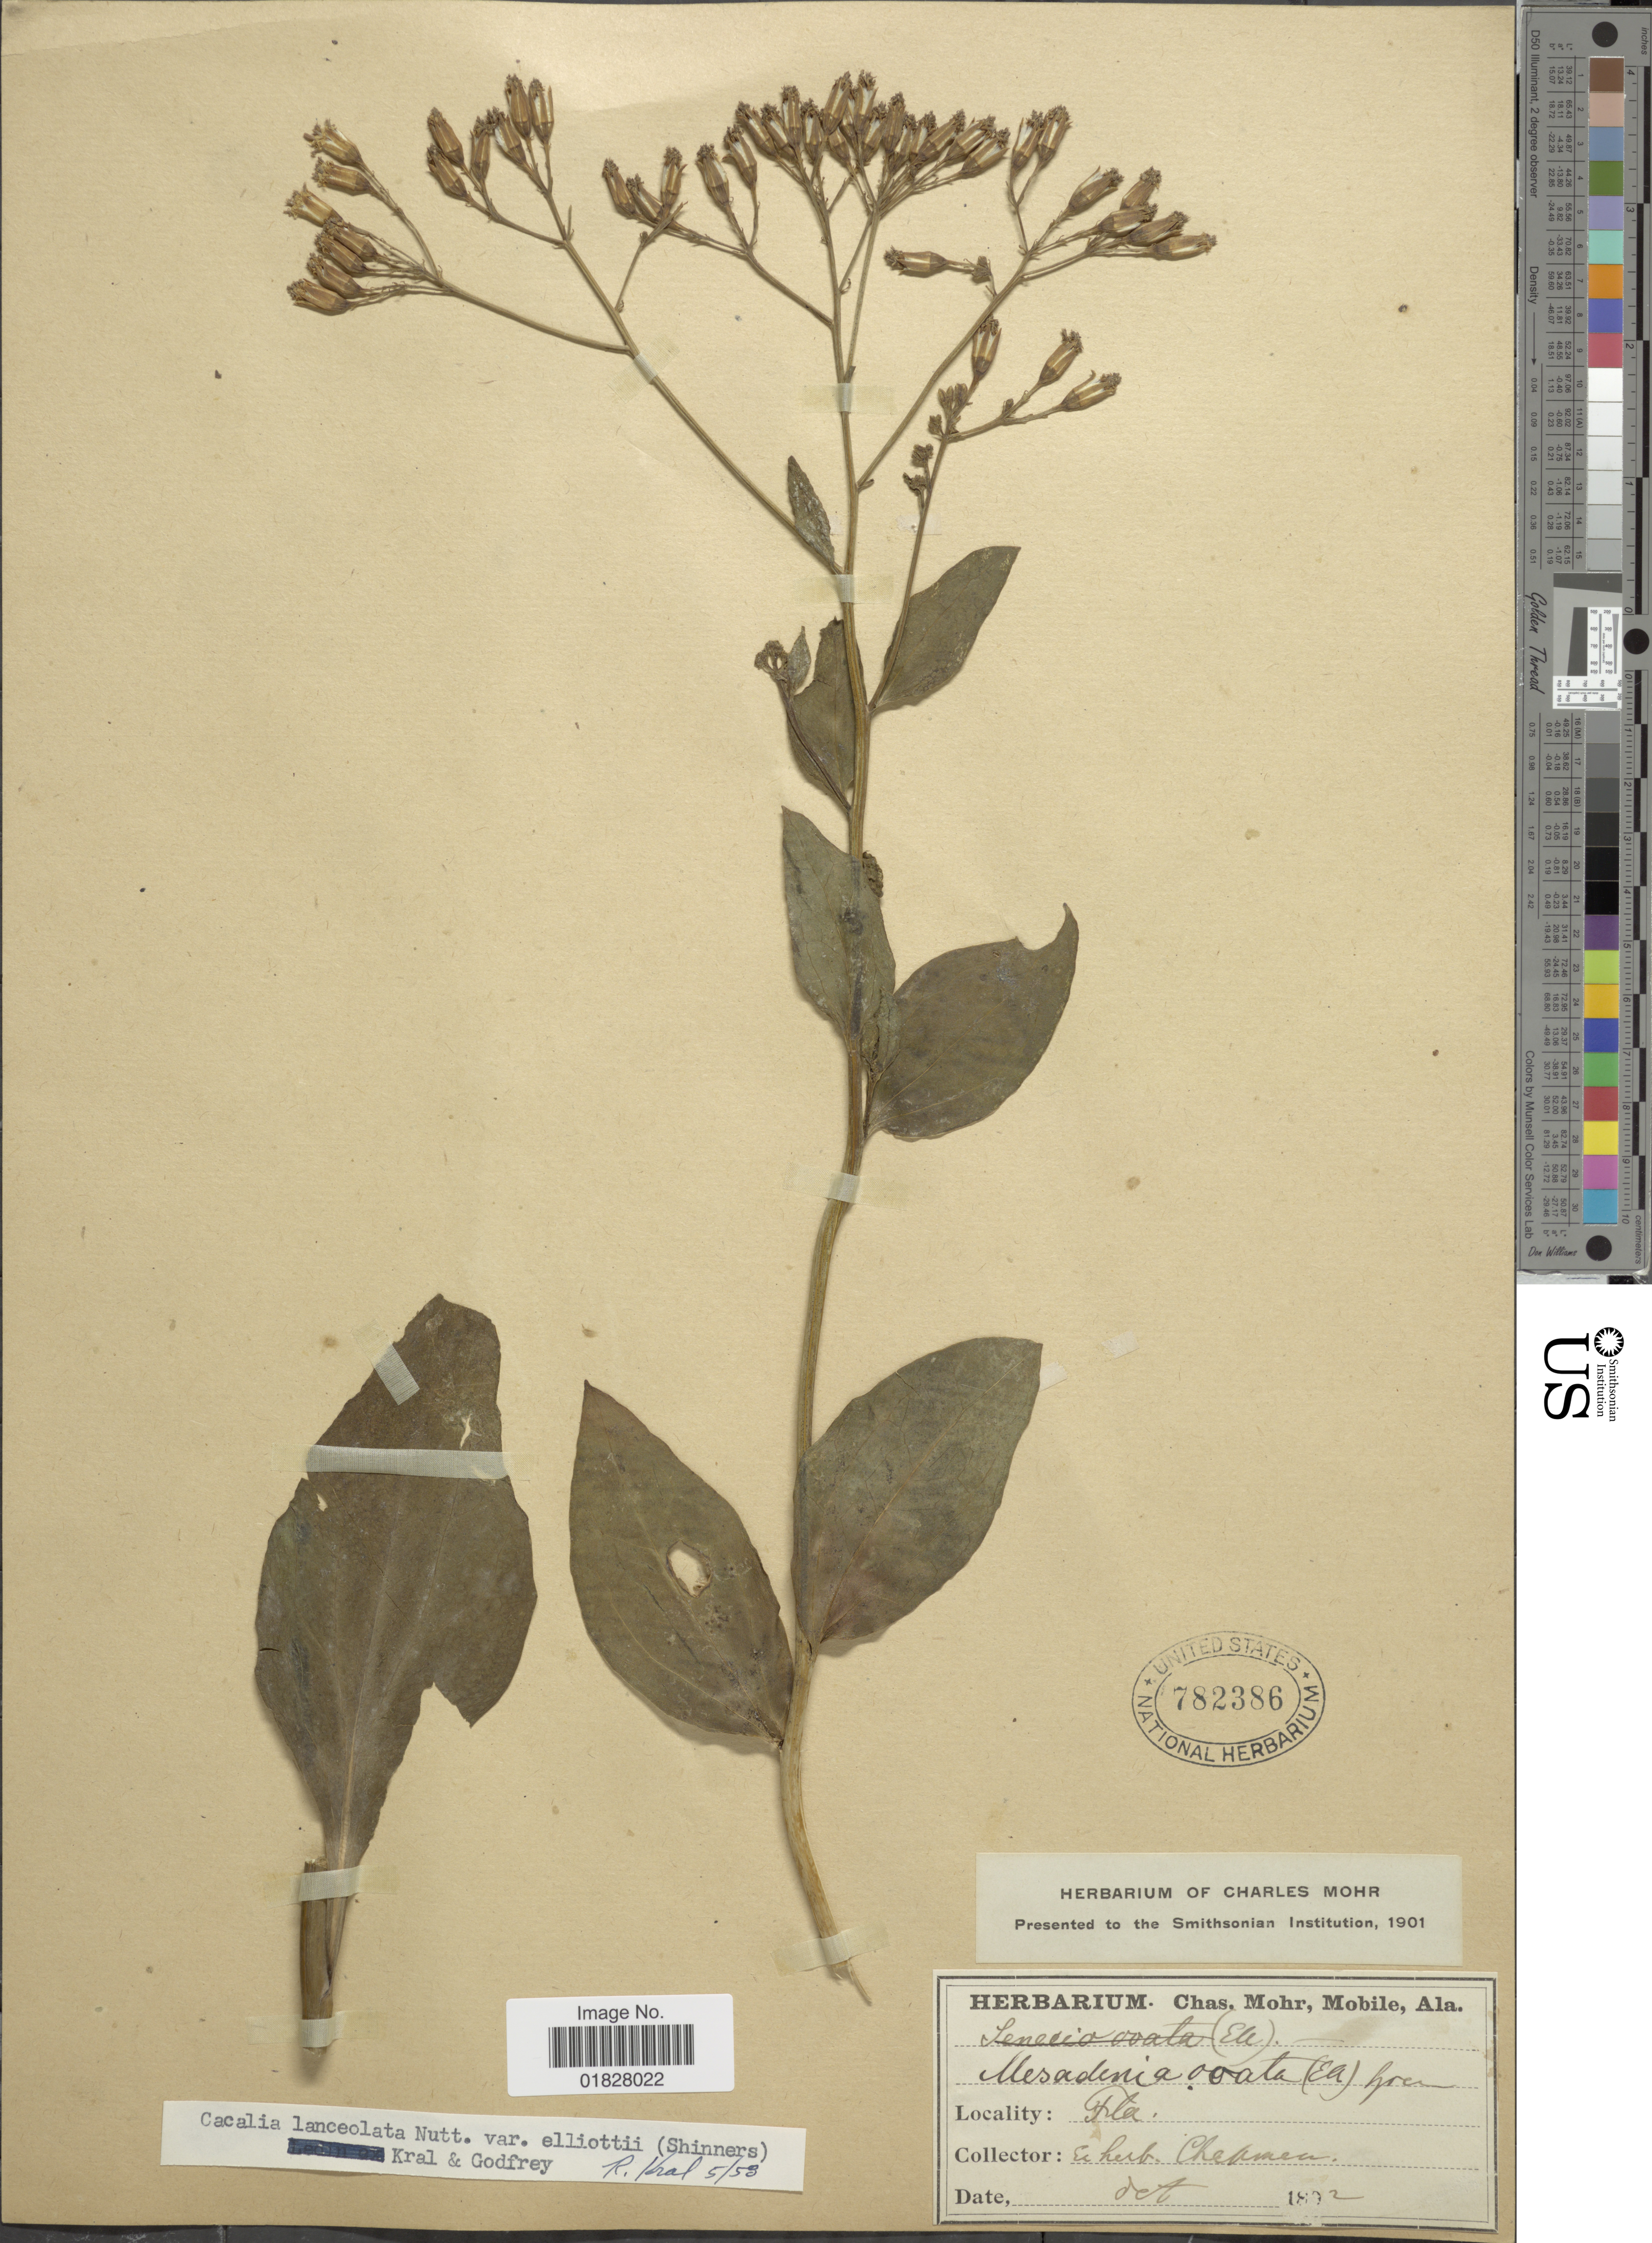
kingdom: Plantae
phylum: Tracheophyta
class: Magnoliopsida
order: Asterales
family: Asteraceae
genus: Arnoglossum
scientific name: Arnoglossum ovatum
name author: (Walter) H. Rob.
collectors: ex herb. Chapman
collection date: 1892-10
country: United States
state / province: Florida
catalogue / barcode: US 782386